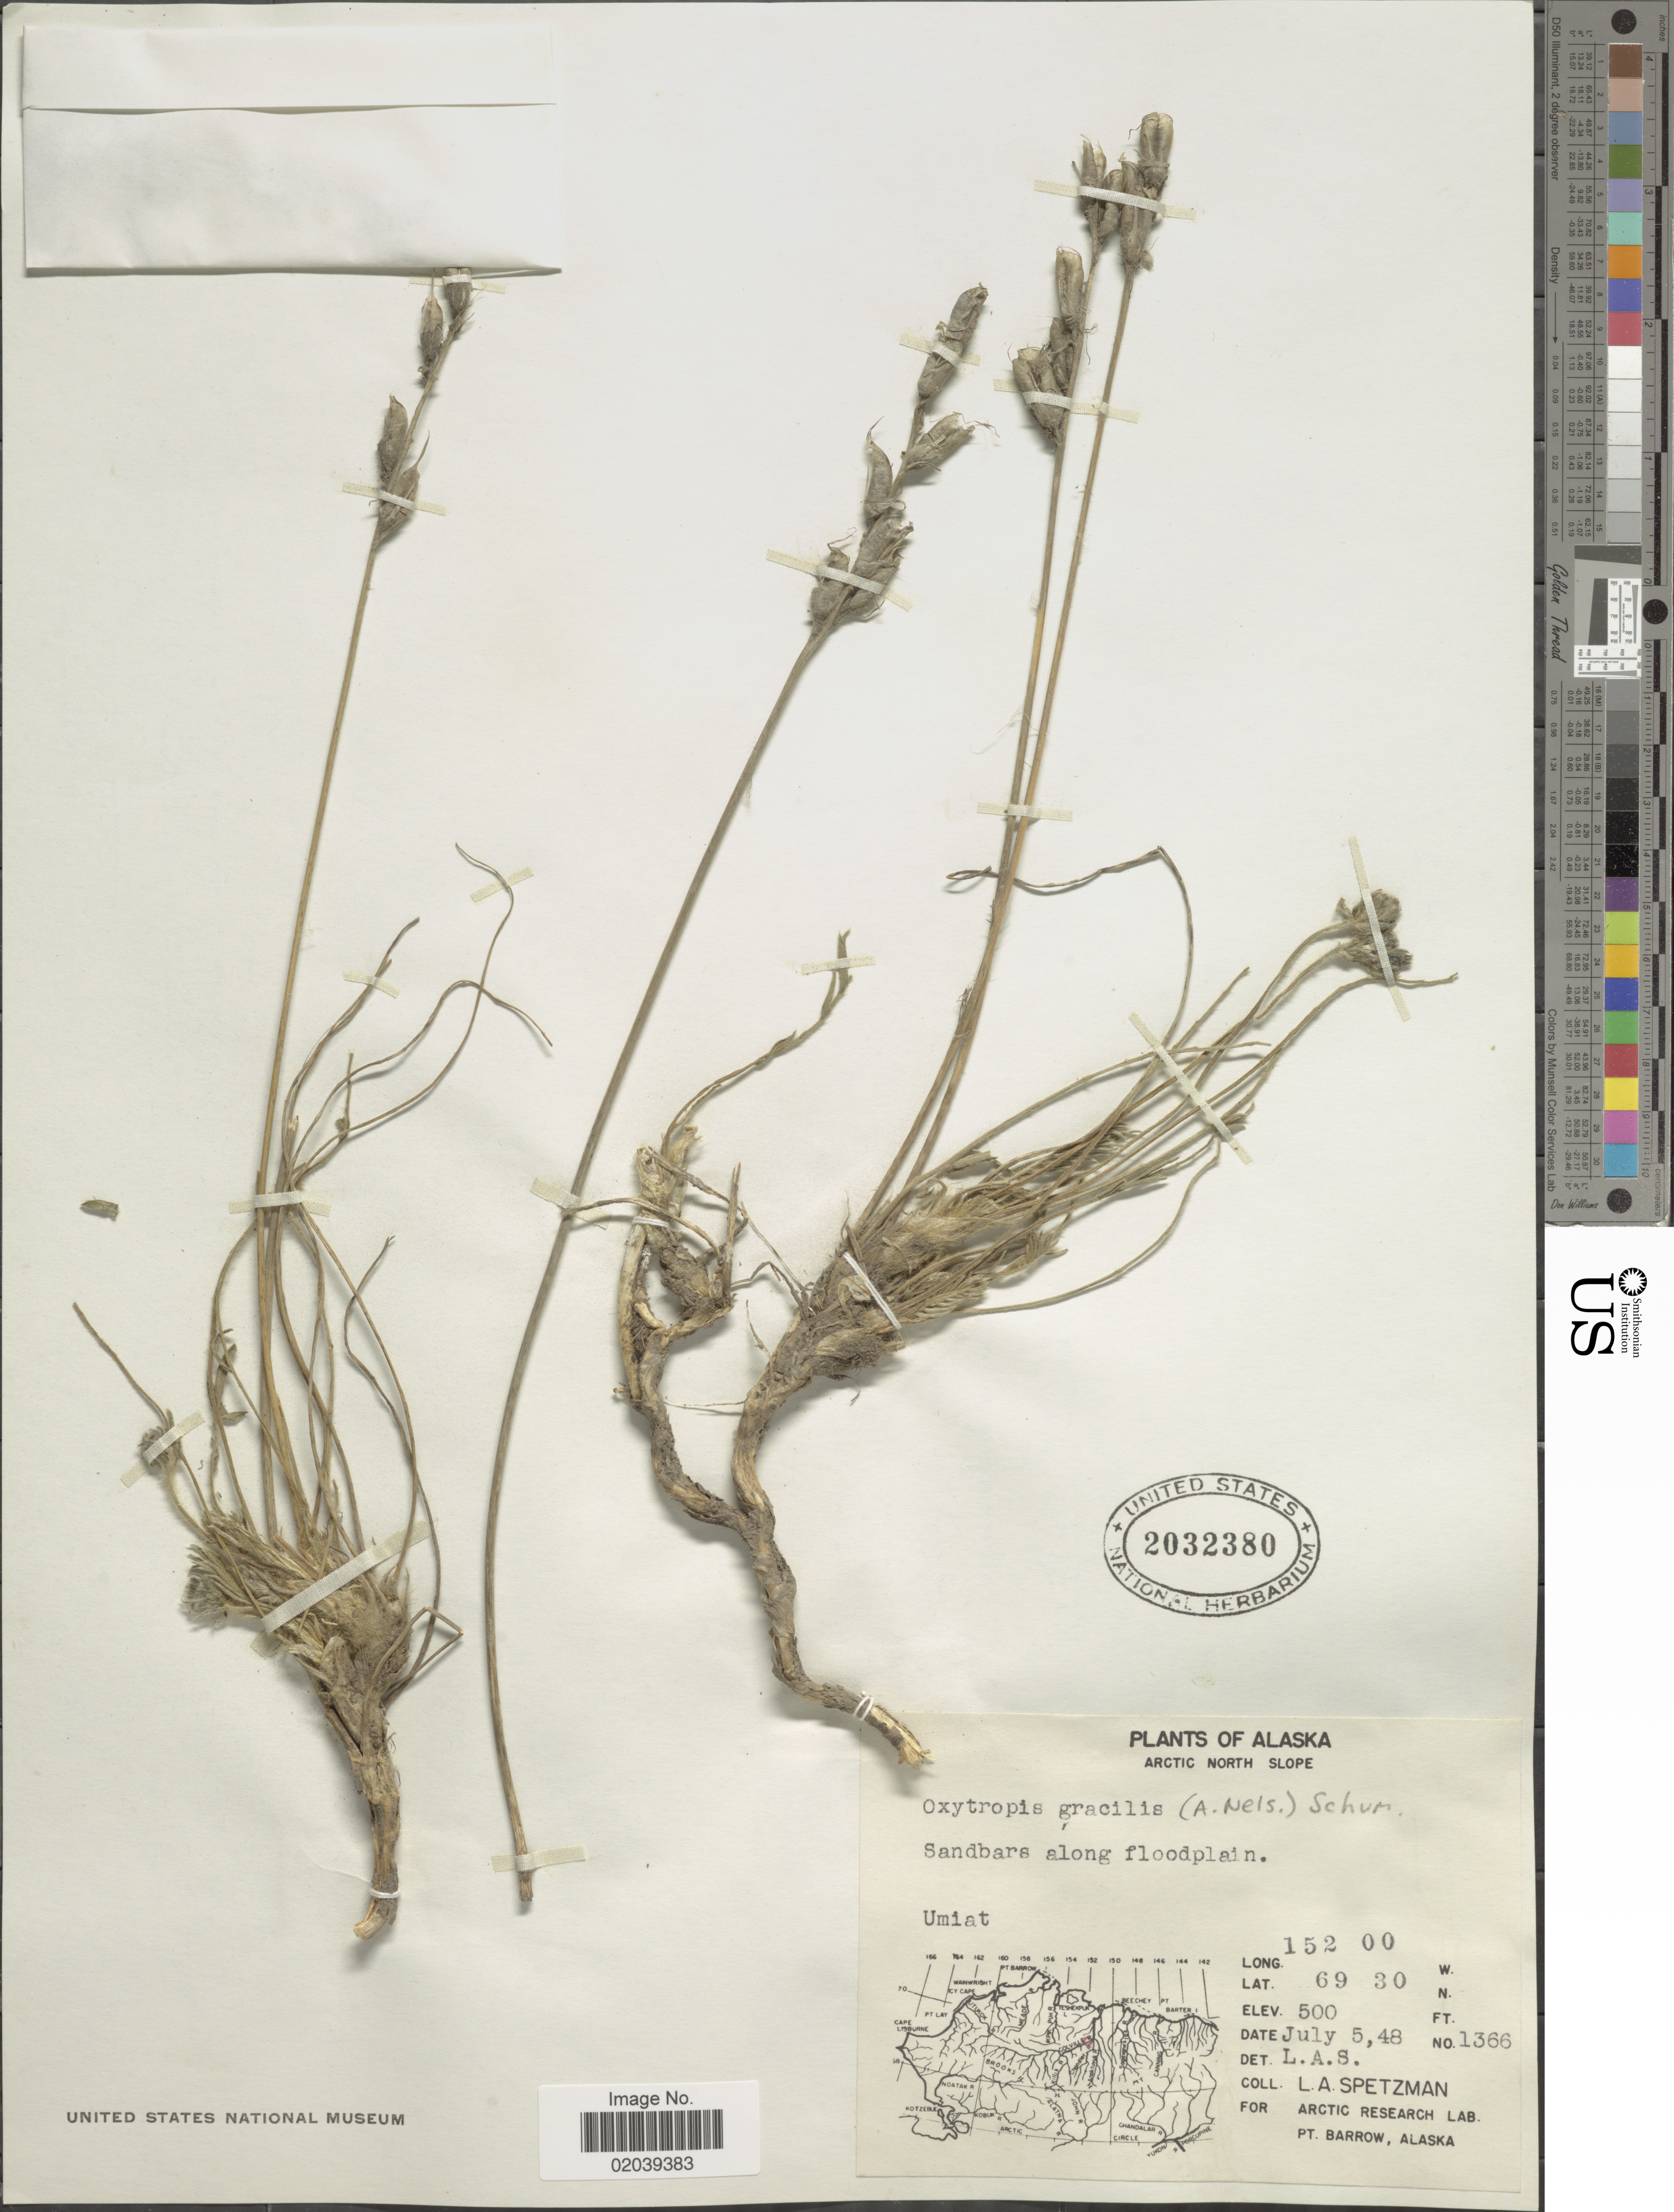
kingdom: Plantae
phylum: Tracheophyta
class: Magnoliopsida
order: Fabales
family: Fabaceae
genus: Oxytropis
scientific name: Oxytropis campestris var. gracilis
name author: (A. Nelson) Barneby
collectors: L. Spetzman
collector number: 1366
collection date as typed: Transcribed d/m/y: 5/7/48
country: United States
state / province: Alaska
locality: Arctic North Slope. Sanbars along floodplain. Umiat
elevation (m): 152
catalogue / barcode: US 2032380